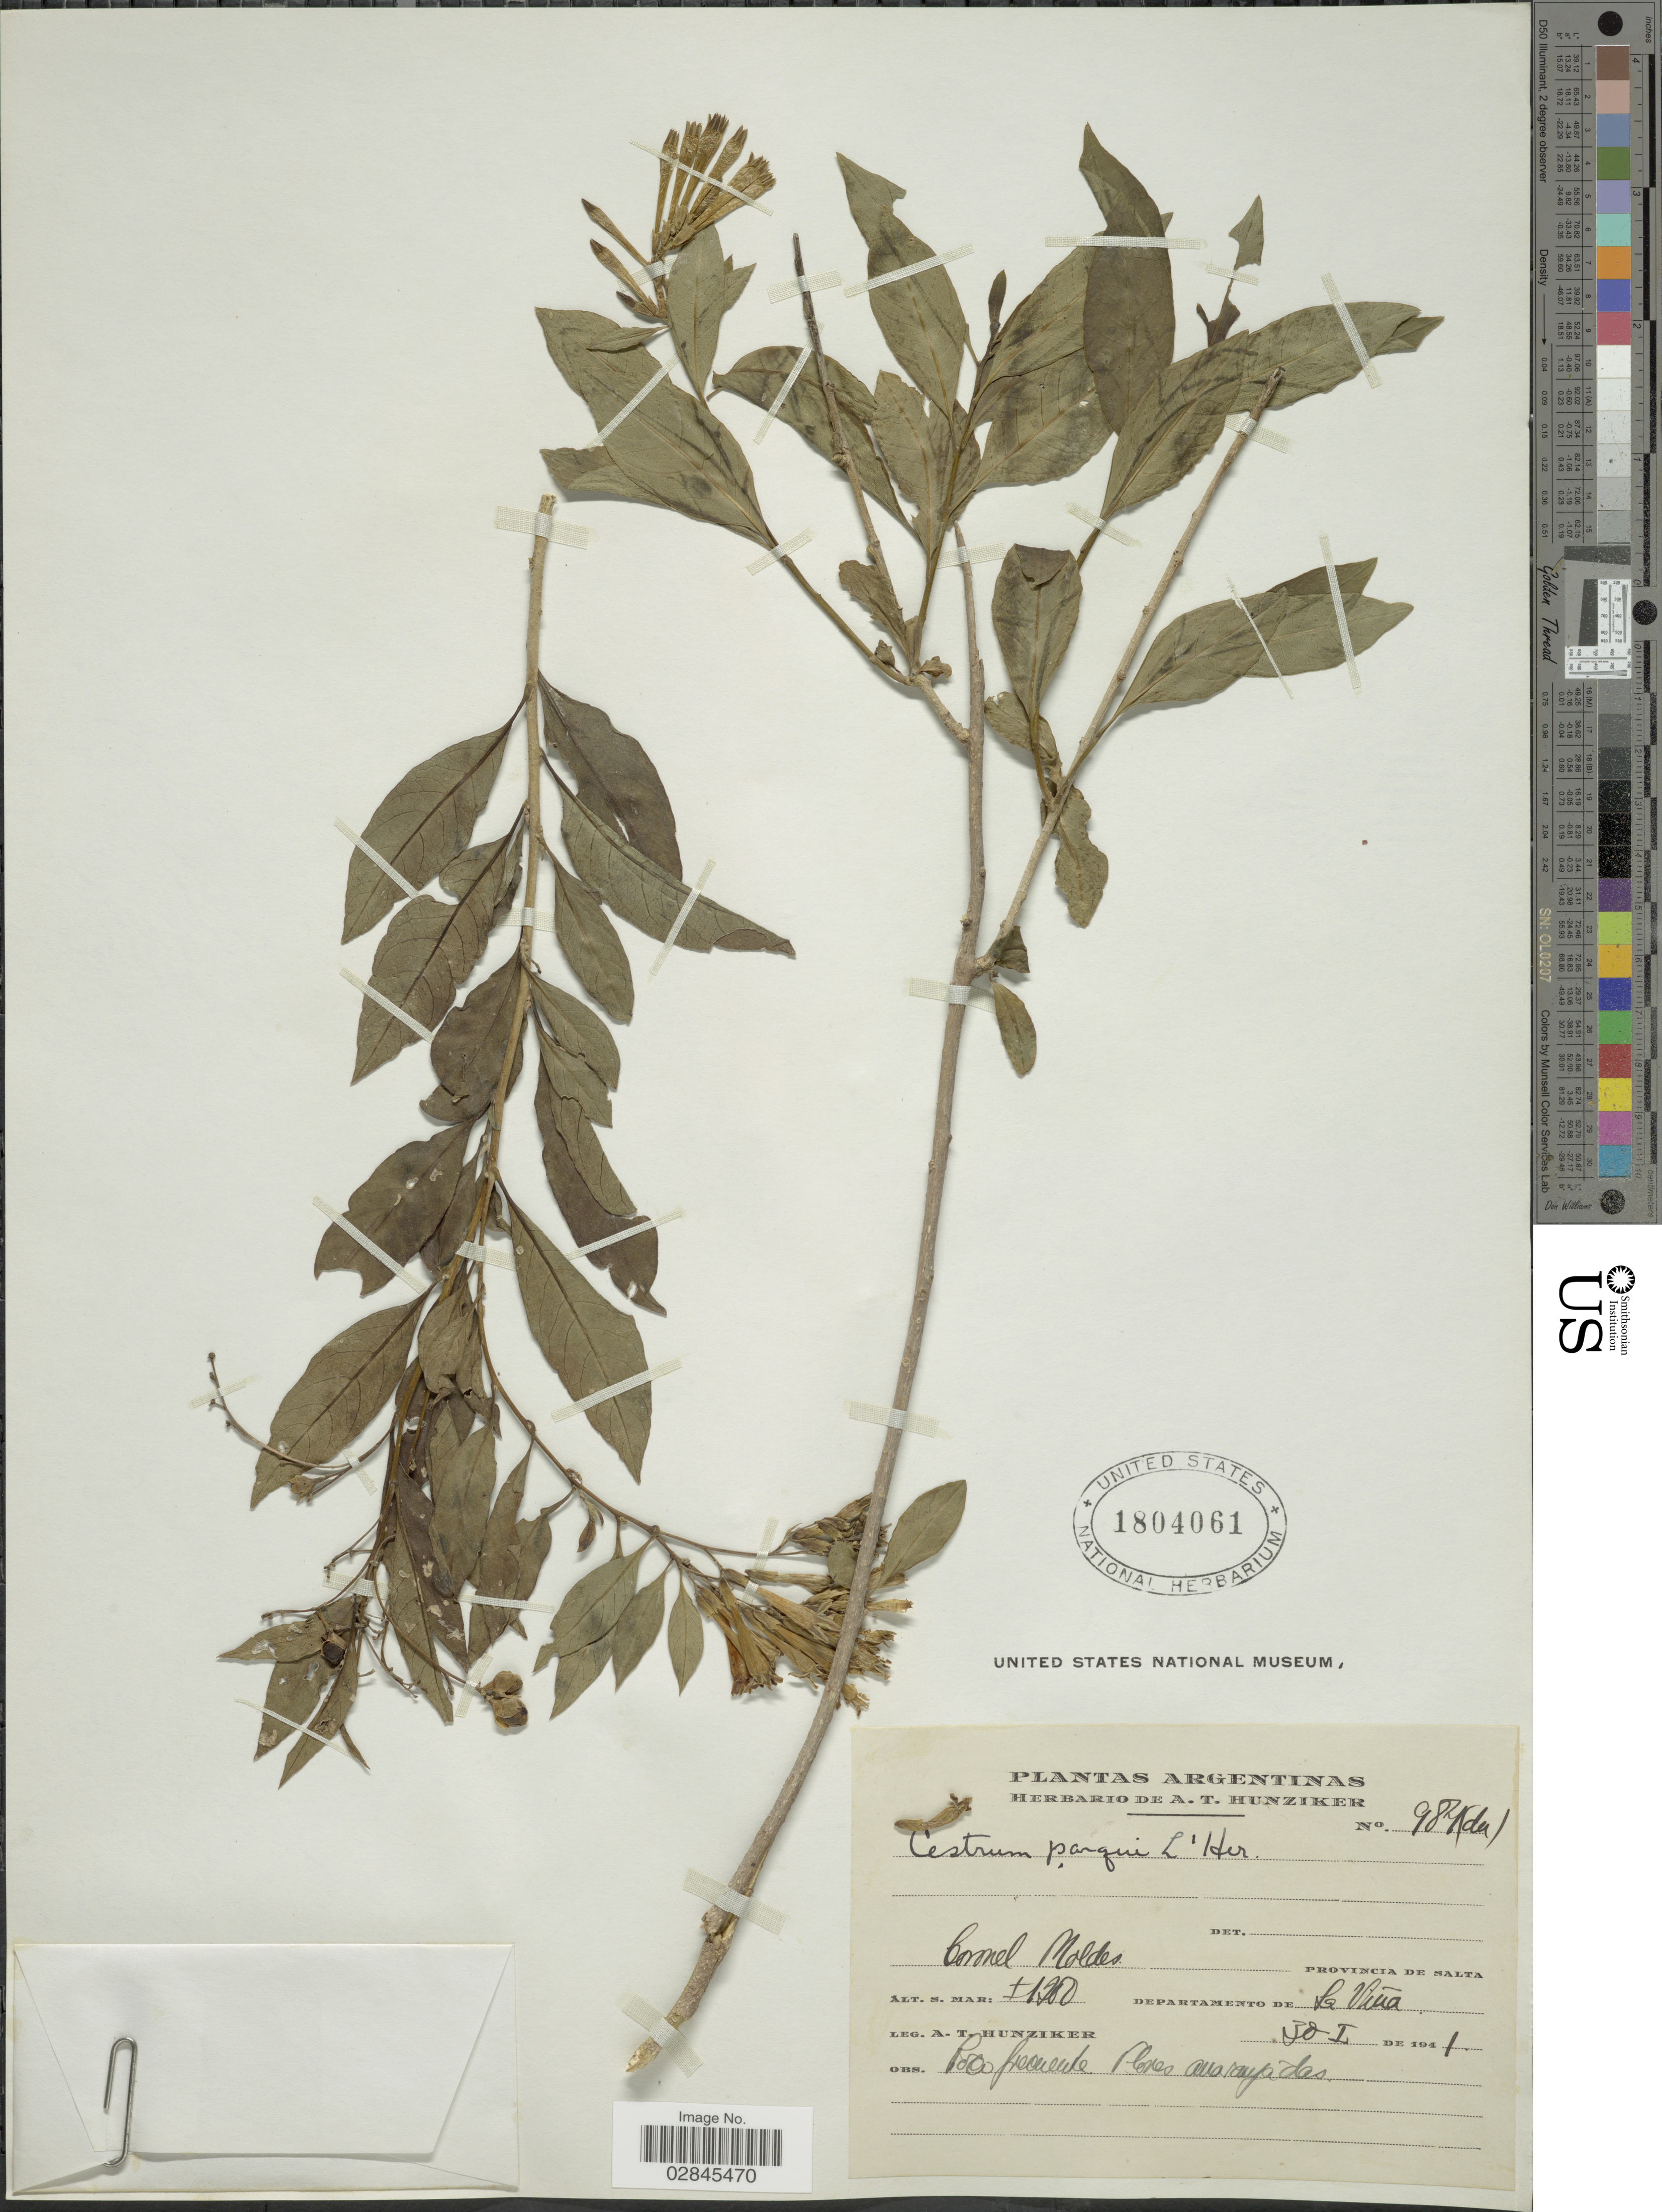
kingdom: Plantae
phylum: Tracheophyta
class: Magnoliopsida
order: Solanales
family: Solanaceae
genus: Cestrum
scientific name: Cestrum parqui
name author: L'Hér.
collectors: A. T. Hunziker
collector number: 984(da)*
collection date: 1941-01-30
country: Argentina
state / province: Salta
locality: Coronel Moldes. Departamento de La Viña.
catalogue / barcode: US 1804061